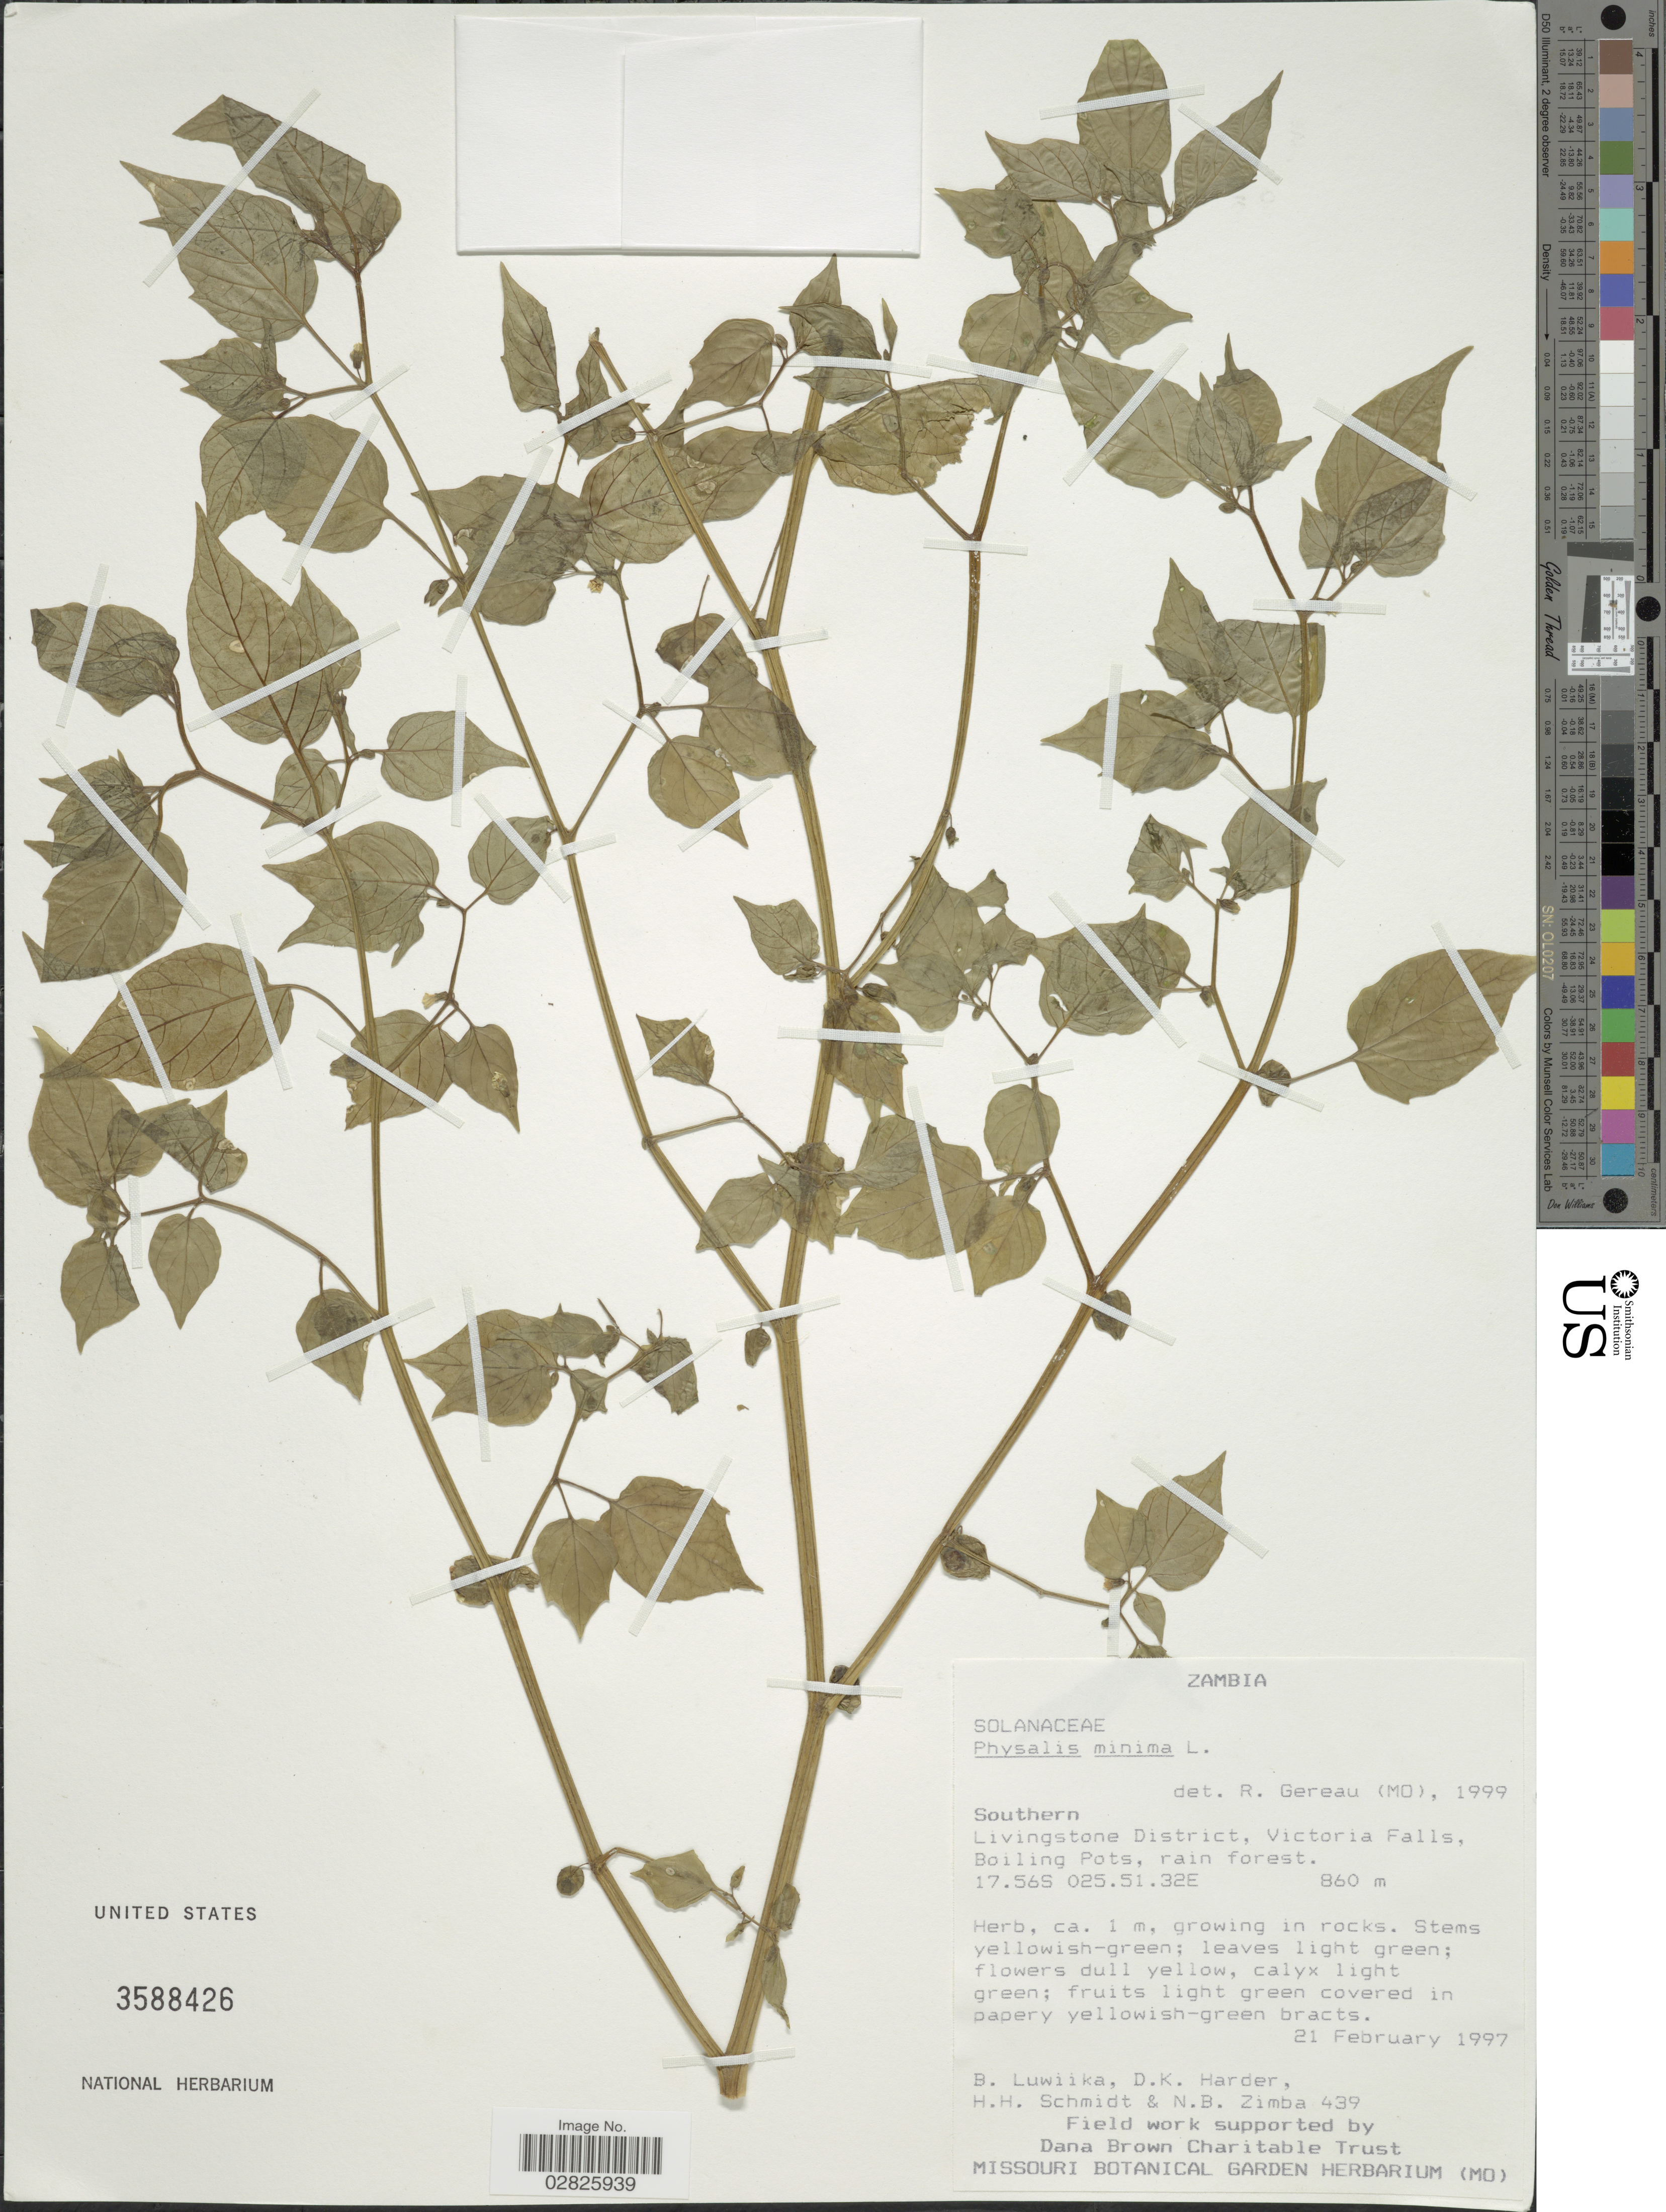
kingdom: Plantae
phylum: Tracheophyta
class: Magnoliopsida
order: Solanales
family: Solanaceae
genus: Physalis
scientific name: Physalis minima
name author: L.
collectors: B. Luwiika, D. Harder, H. H. Schmidt & N. B. Zimba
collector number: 439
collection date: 1997-02-21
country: Zambia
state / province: Southern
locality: Livingstone District, Victoria Falls, Boiling Pots.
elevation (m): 860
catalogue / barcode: US 3588426